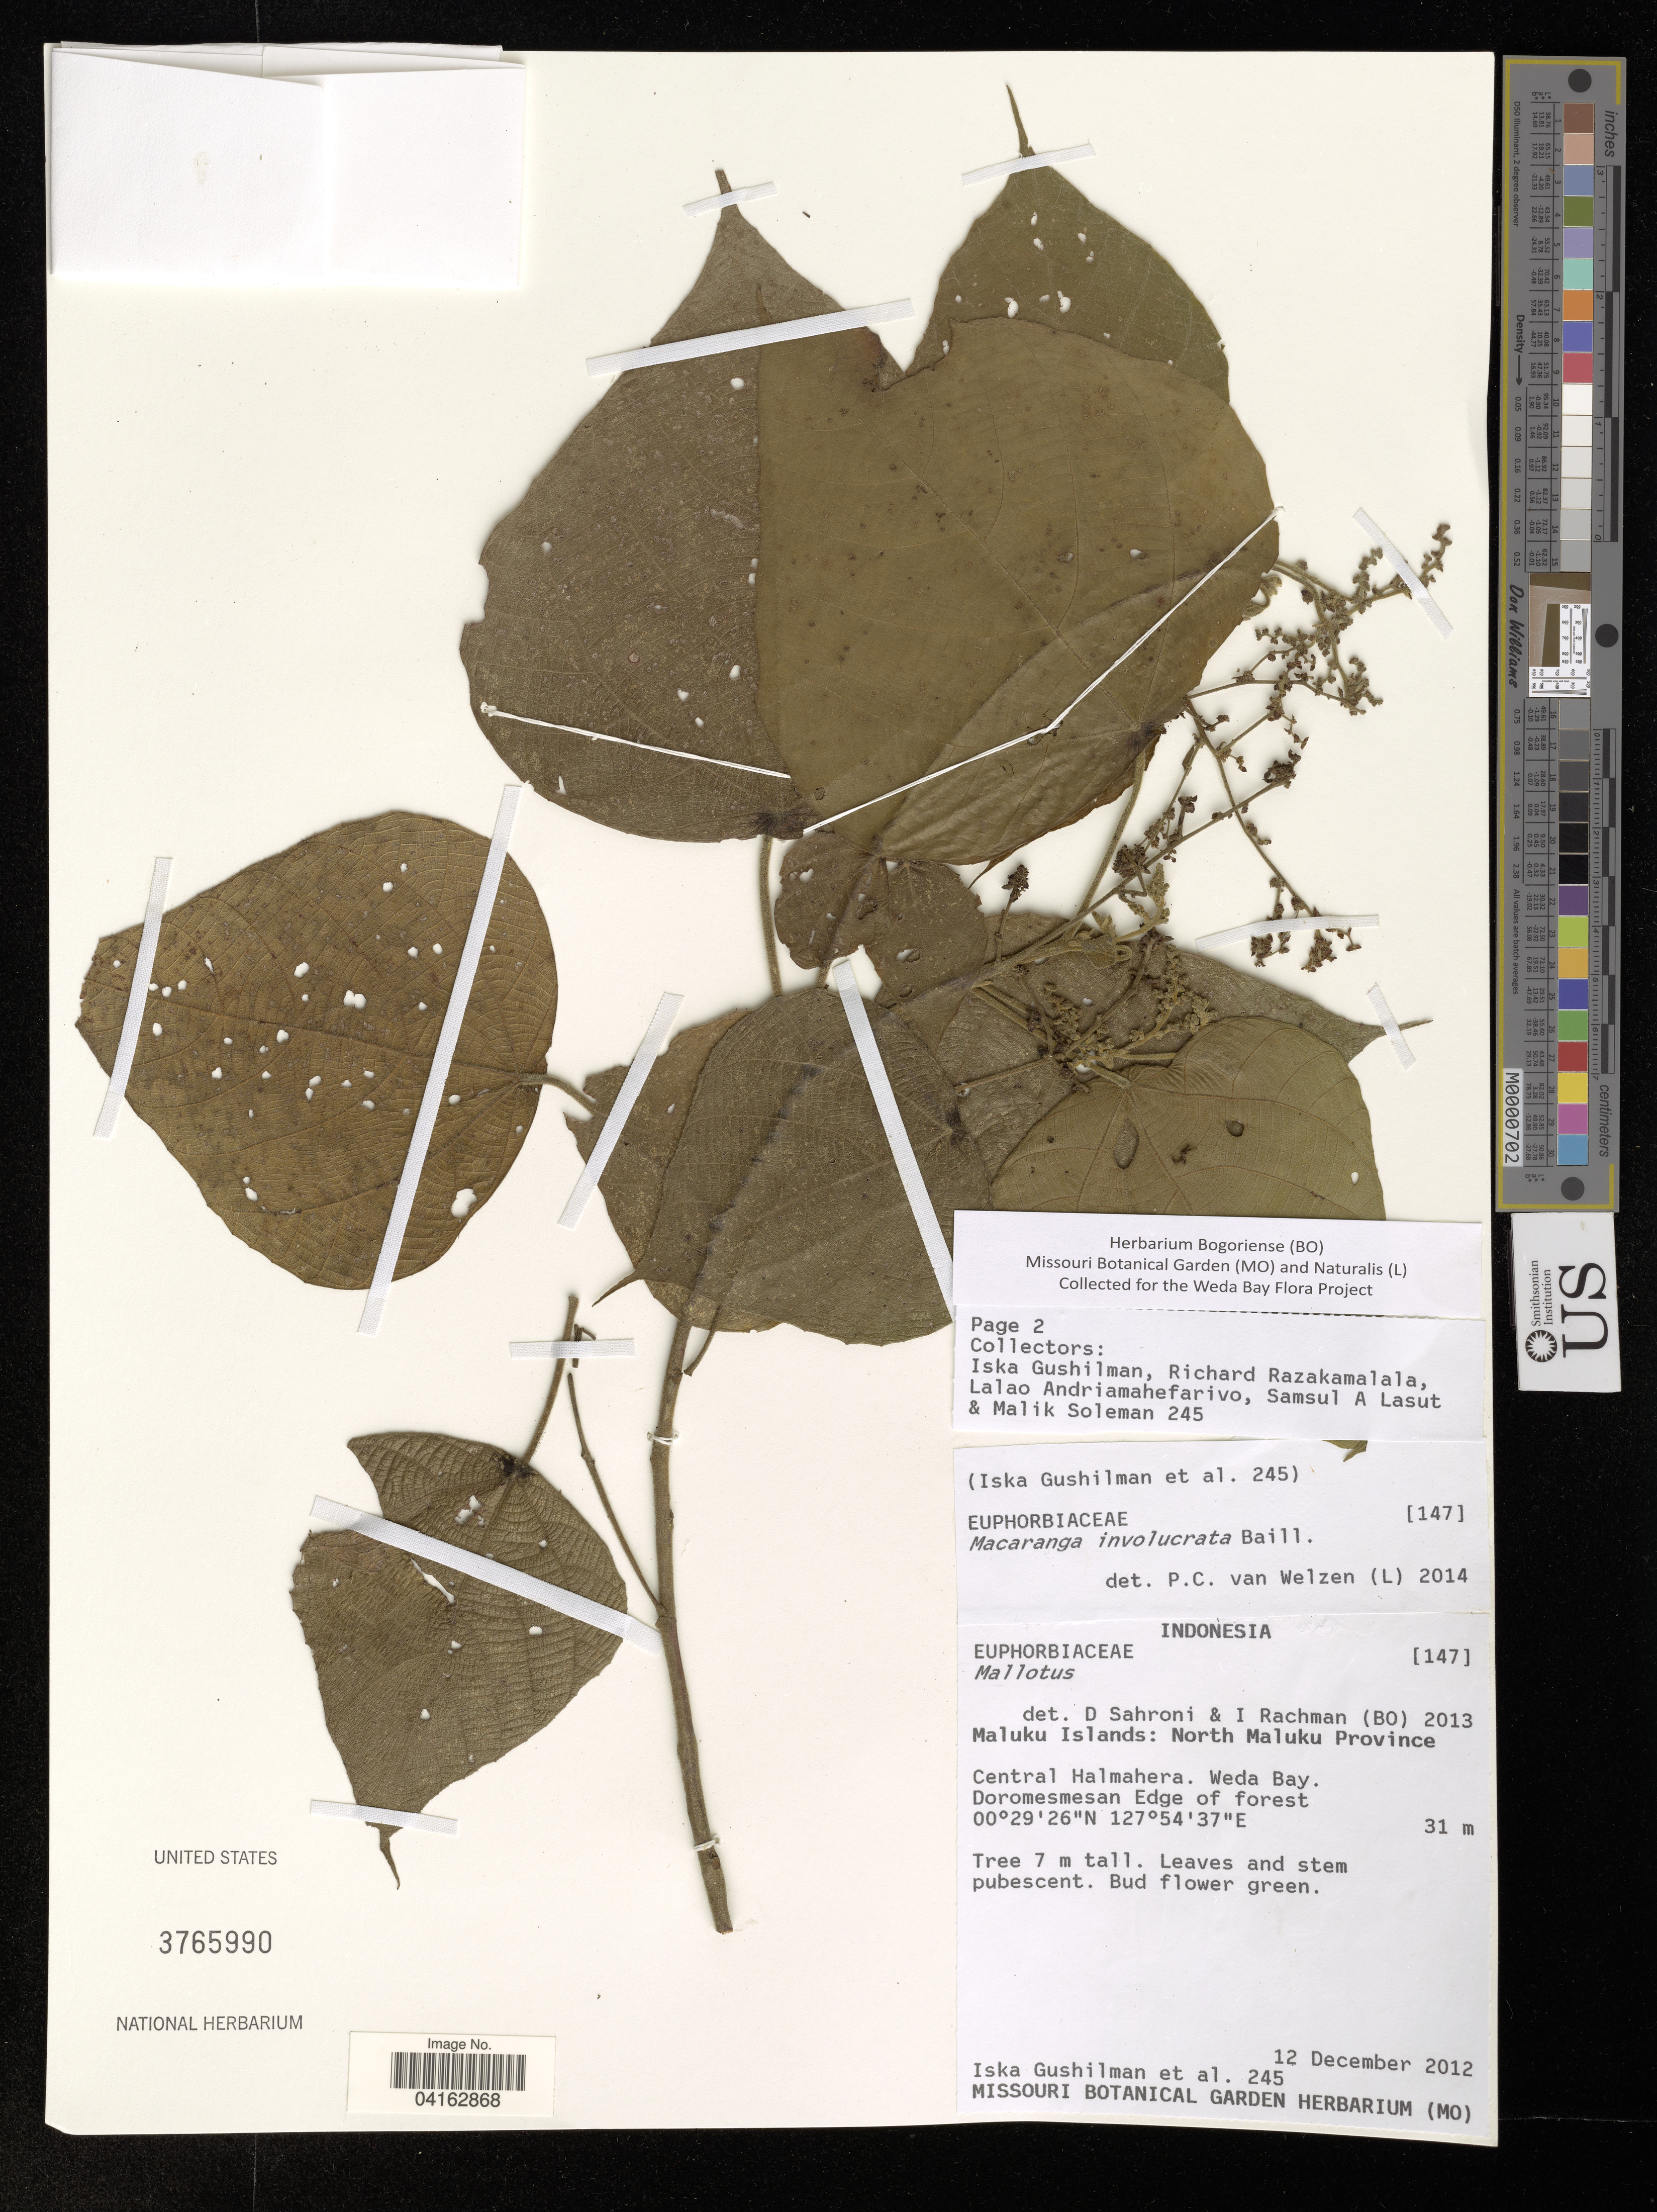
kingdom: Plantae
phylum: Tracheophyta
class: Magnoliopsida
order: Malpighiales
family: Euphorbiaceae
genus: Macaranga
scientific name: Macaranga involucrata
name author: (Roxb.) Baill.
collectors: I. Gushilman, R. Razakamalala, L. Andriamahefarivo, S. Lasut & S. Mahroji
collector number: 245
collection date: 2012-12-12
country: Indonesia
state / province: Maluku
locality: Maluku Islands: North Maluku Province. Central Halmahera. Weda Bay. Doromesmesan Edge of forest.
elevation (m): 31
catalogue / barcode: US 3765990